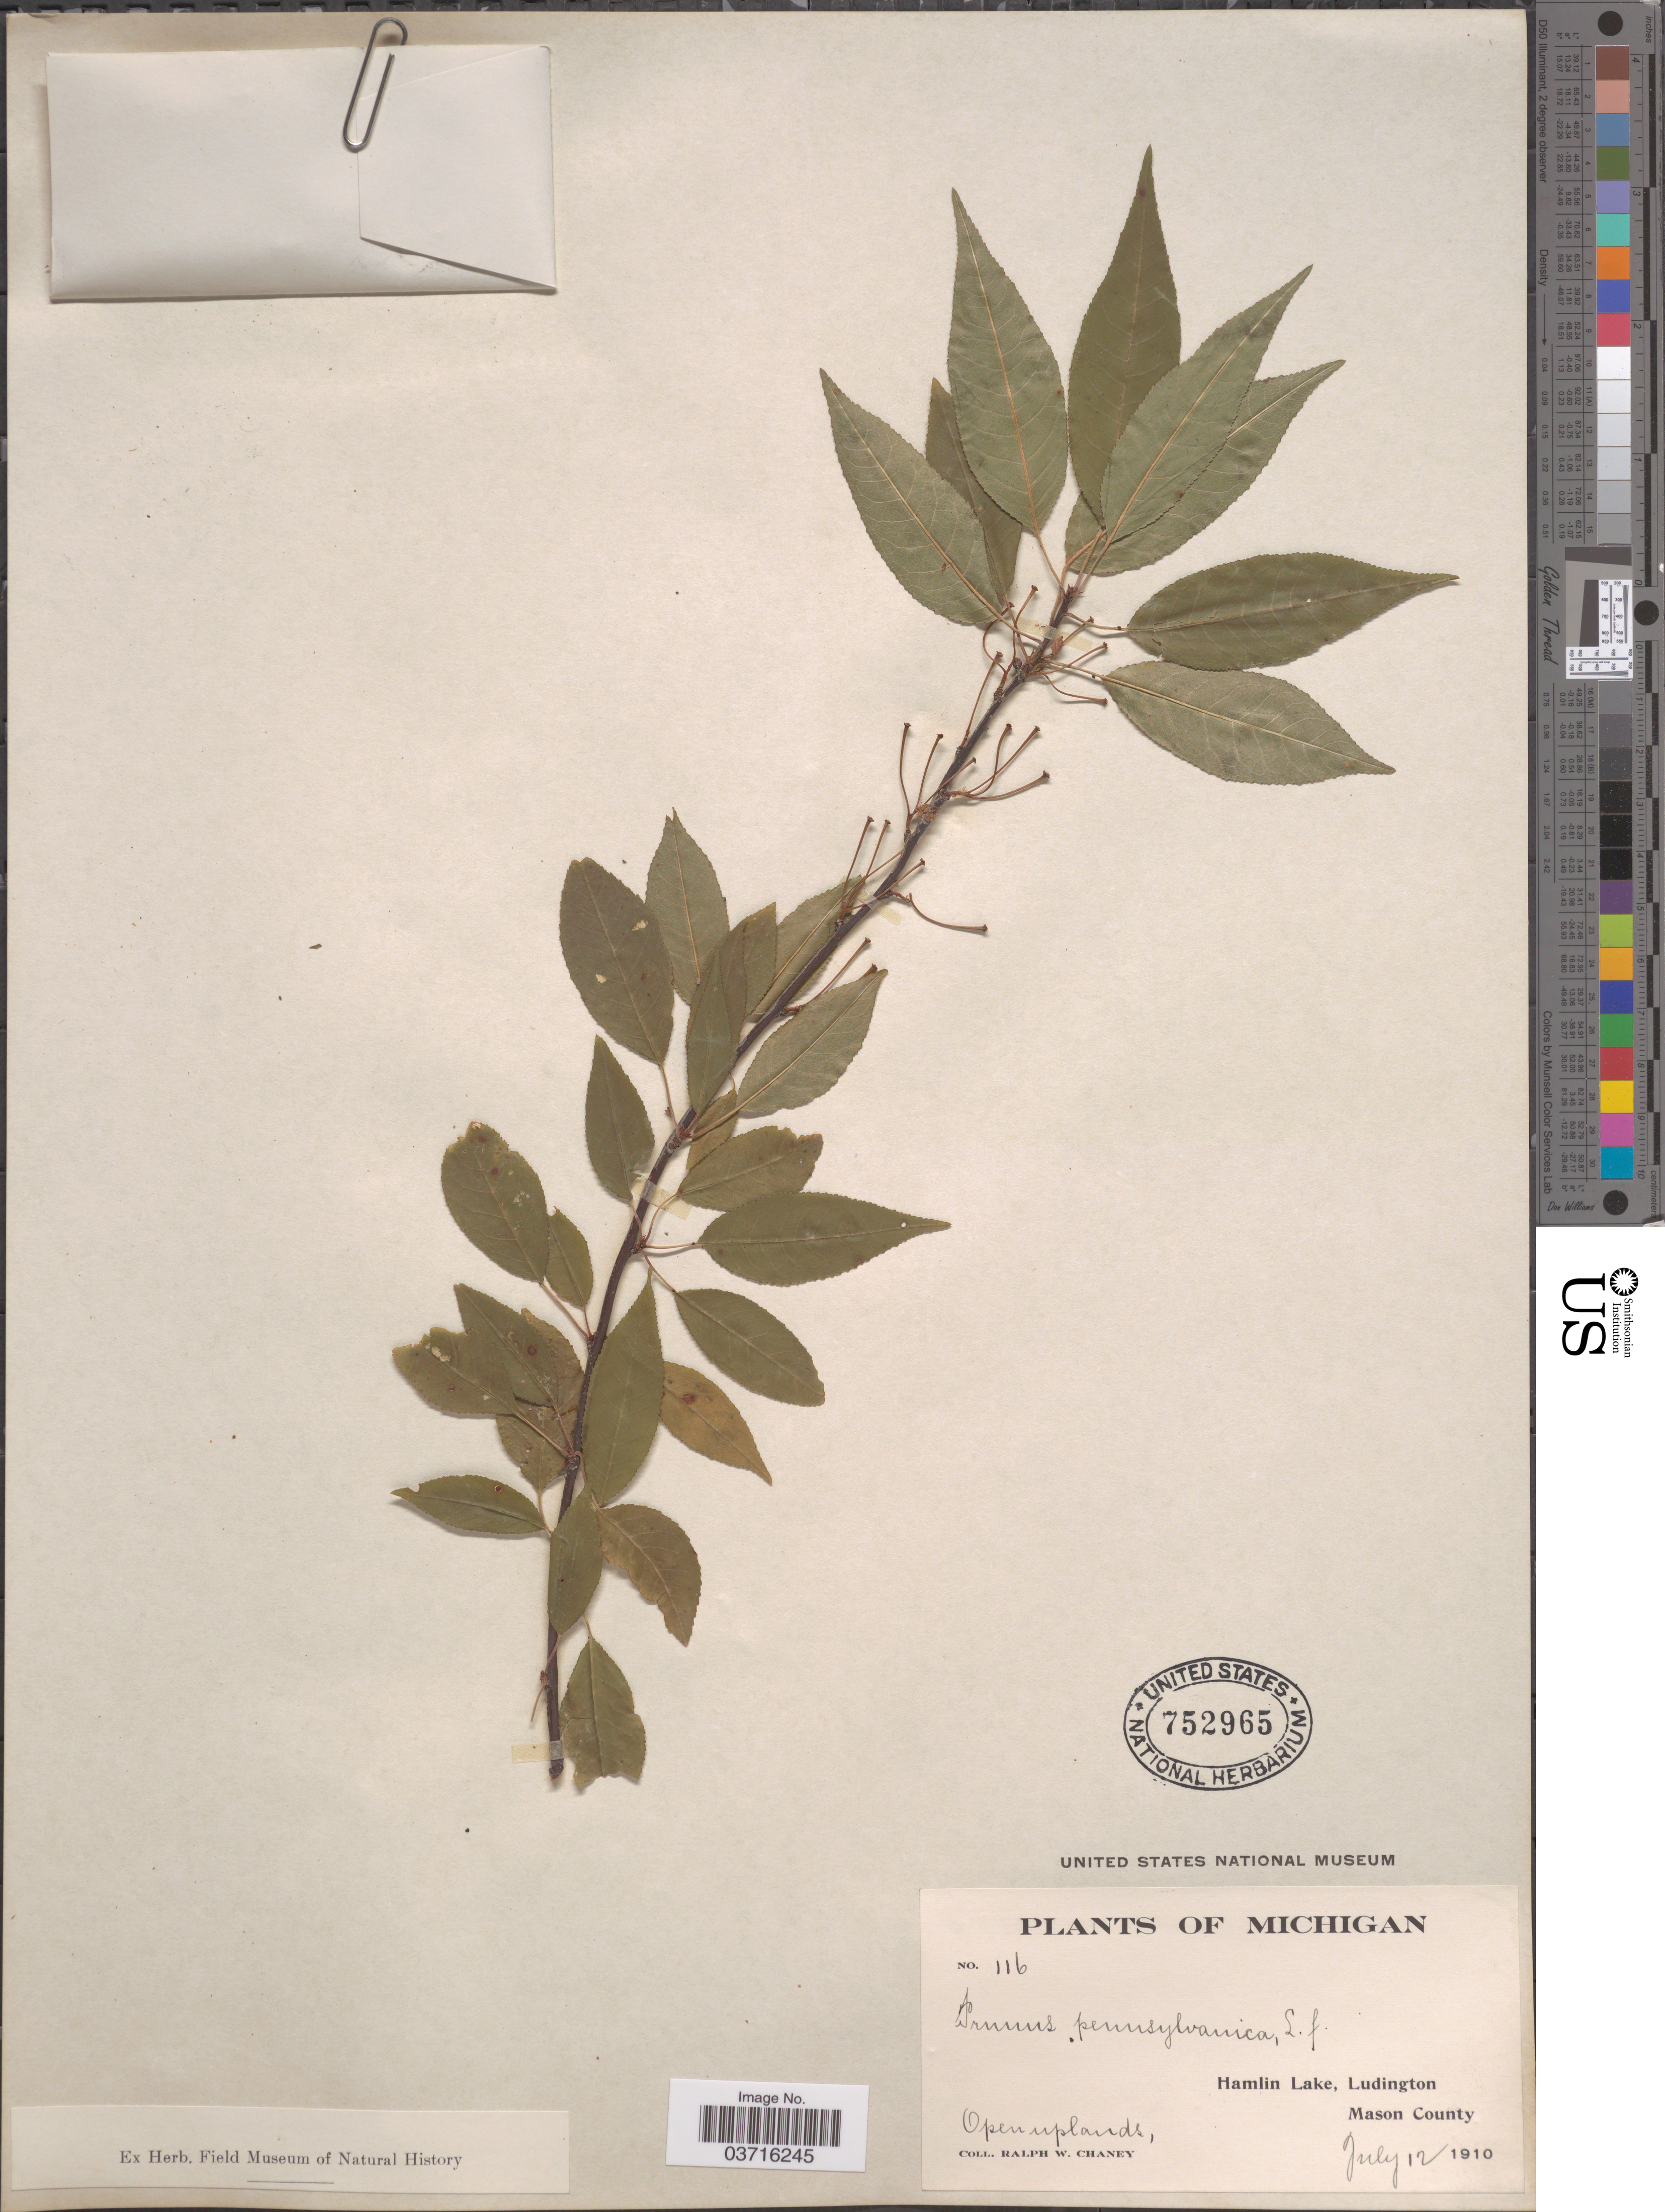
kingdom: Plantae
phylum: Tracheophyta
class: Magnoliopsida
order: Rosales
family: Rosaceae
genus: Prunus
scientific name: Prunus pensylvanica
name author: L. f.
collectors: R. Chaney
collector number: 116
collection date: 1910-07-12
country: United States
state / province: Michigan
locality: Hamlin Lake, Ludington, Mason County.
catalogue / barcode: US 752965